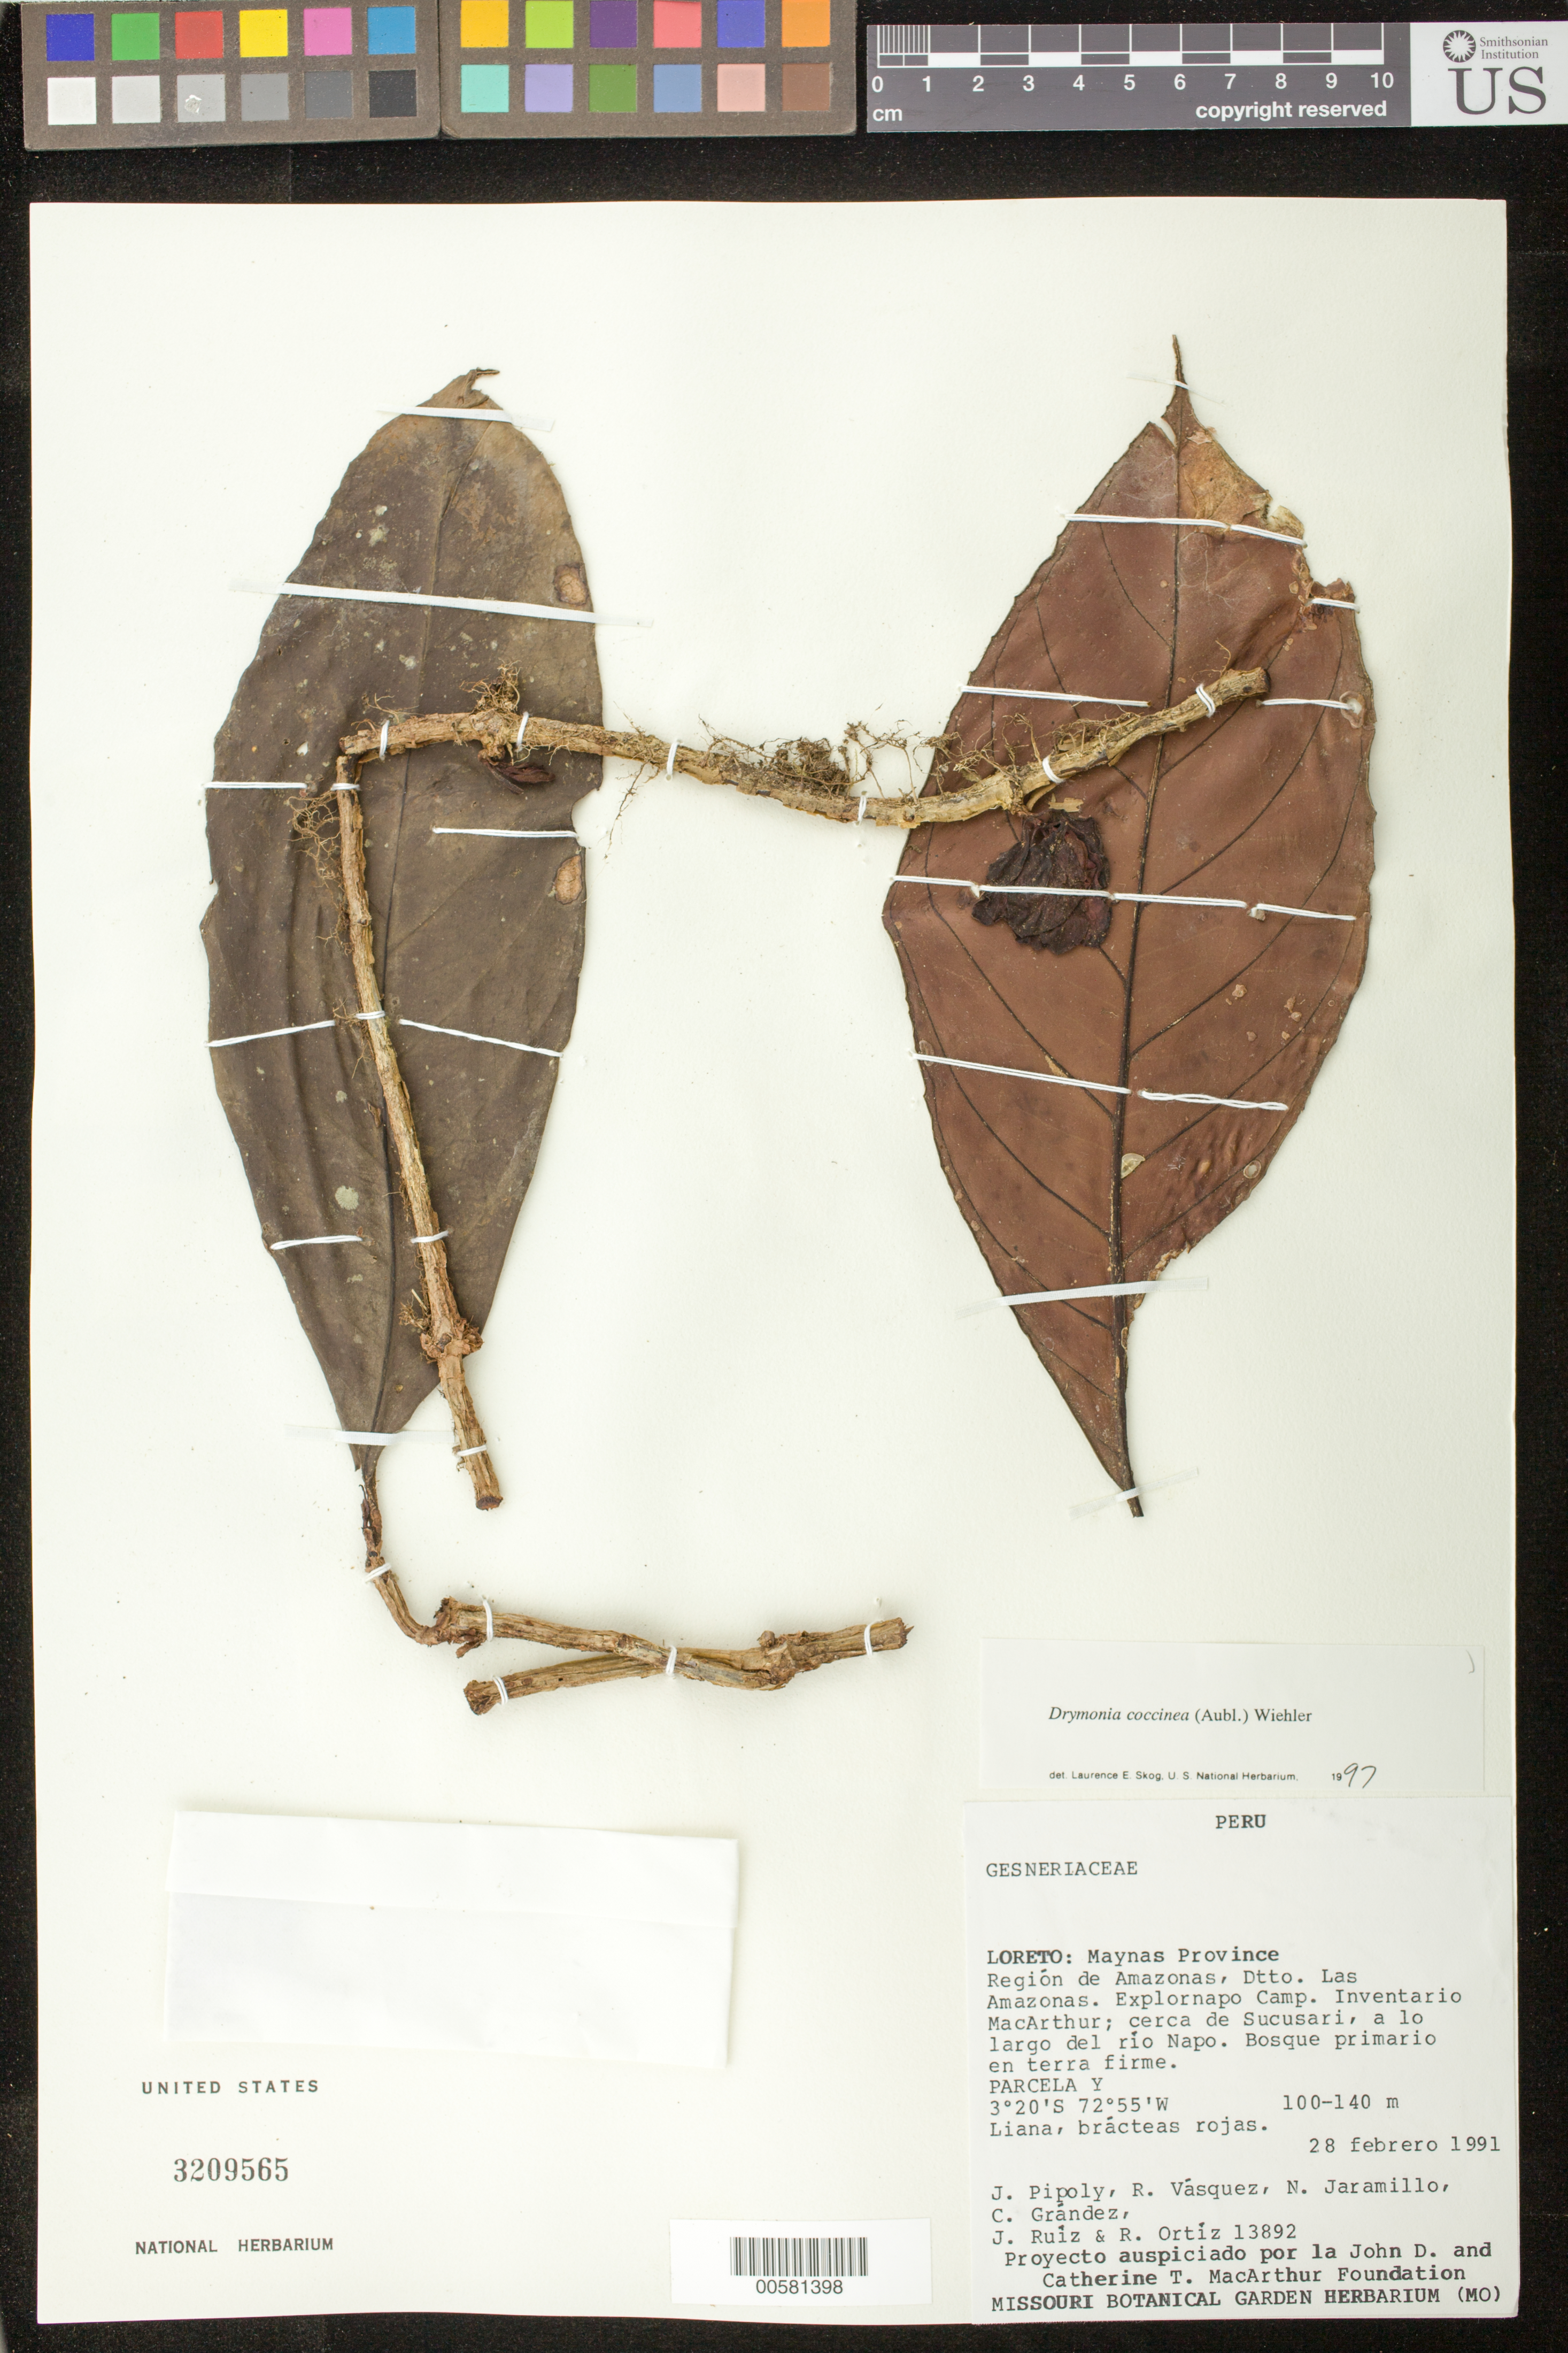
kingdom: Plantae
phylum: Tracheophyta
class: Magnoliopsida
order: Lamiales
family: Gesneriaceae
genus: Drymonia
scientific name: Drymonia coccinea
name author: (Aubl.) Wiehler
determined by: Skog, Laurence E.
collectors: J. J. Pipoly & et al.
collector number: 13892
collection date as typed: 28 Feb 1991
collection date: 1991-02-28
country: Peru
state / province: Loreto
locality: Prov. Maynas, Dtto. Las Amazonas, región de Amazonas; Explornapo Camp, Inventario MacArthur, cerca de Sucusari, a lo largo del río Napo, Parcela Y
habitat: Bosque primario en terra firme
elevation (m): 100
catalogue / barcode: US 3209565